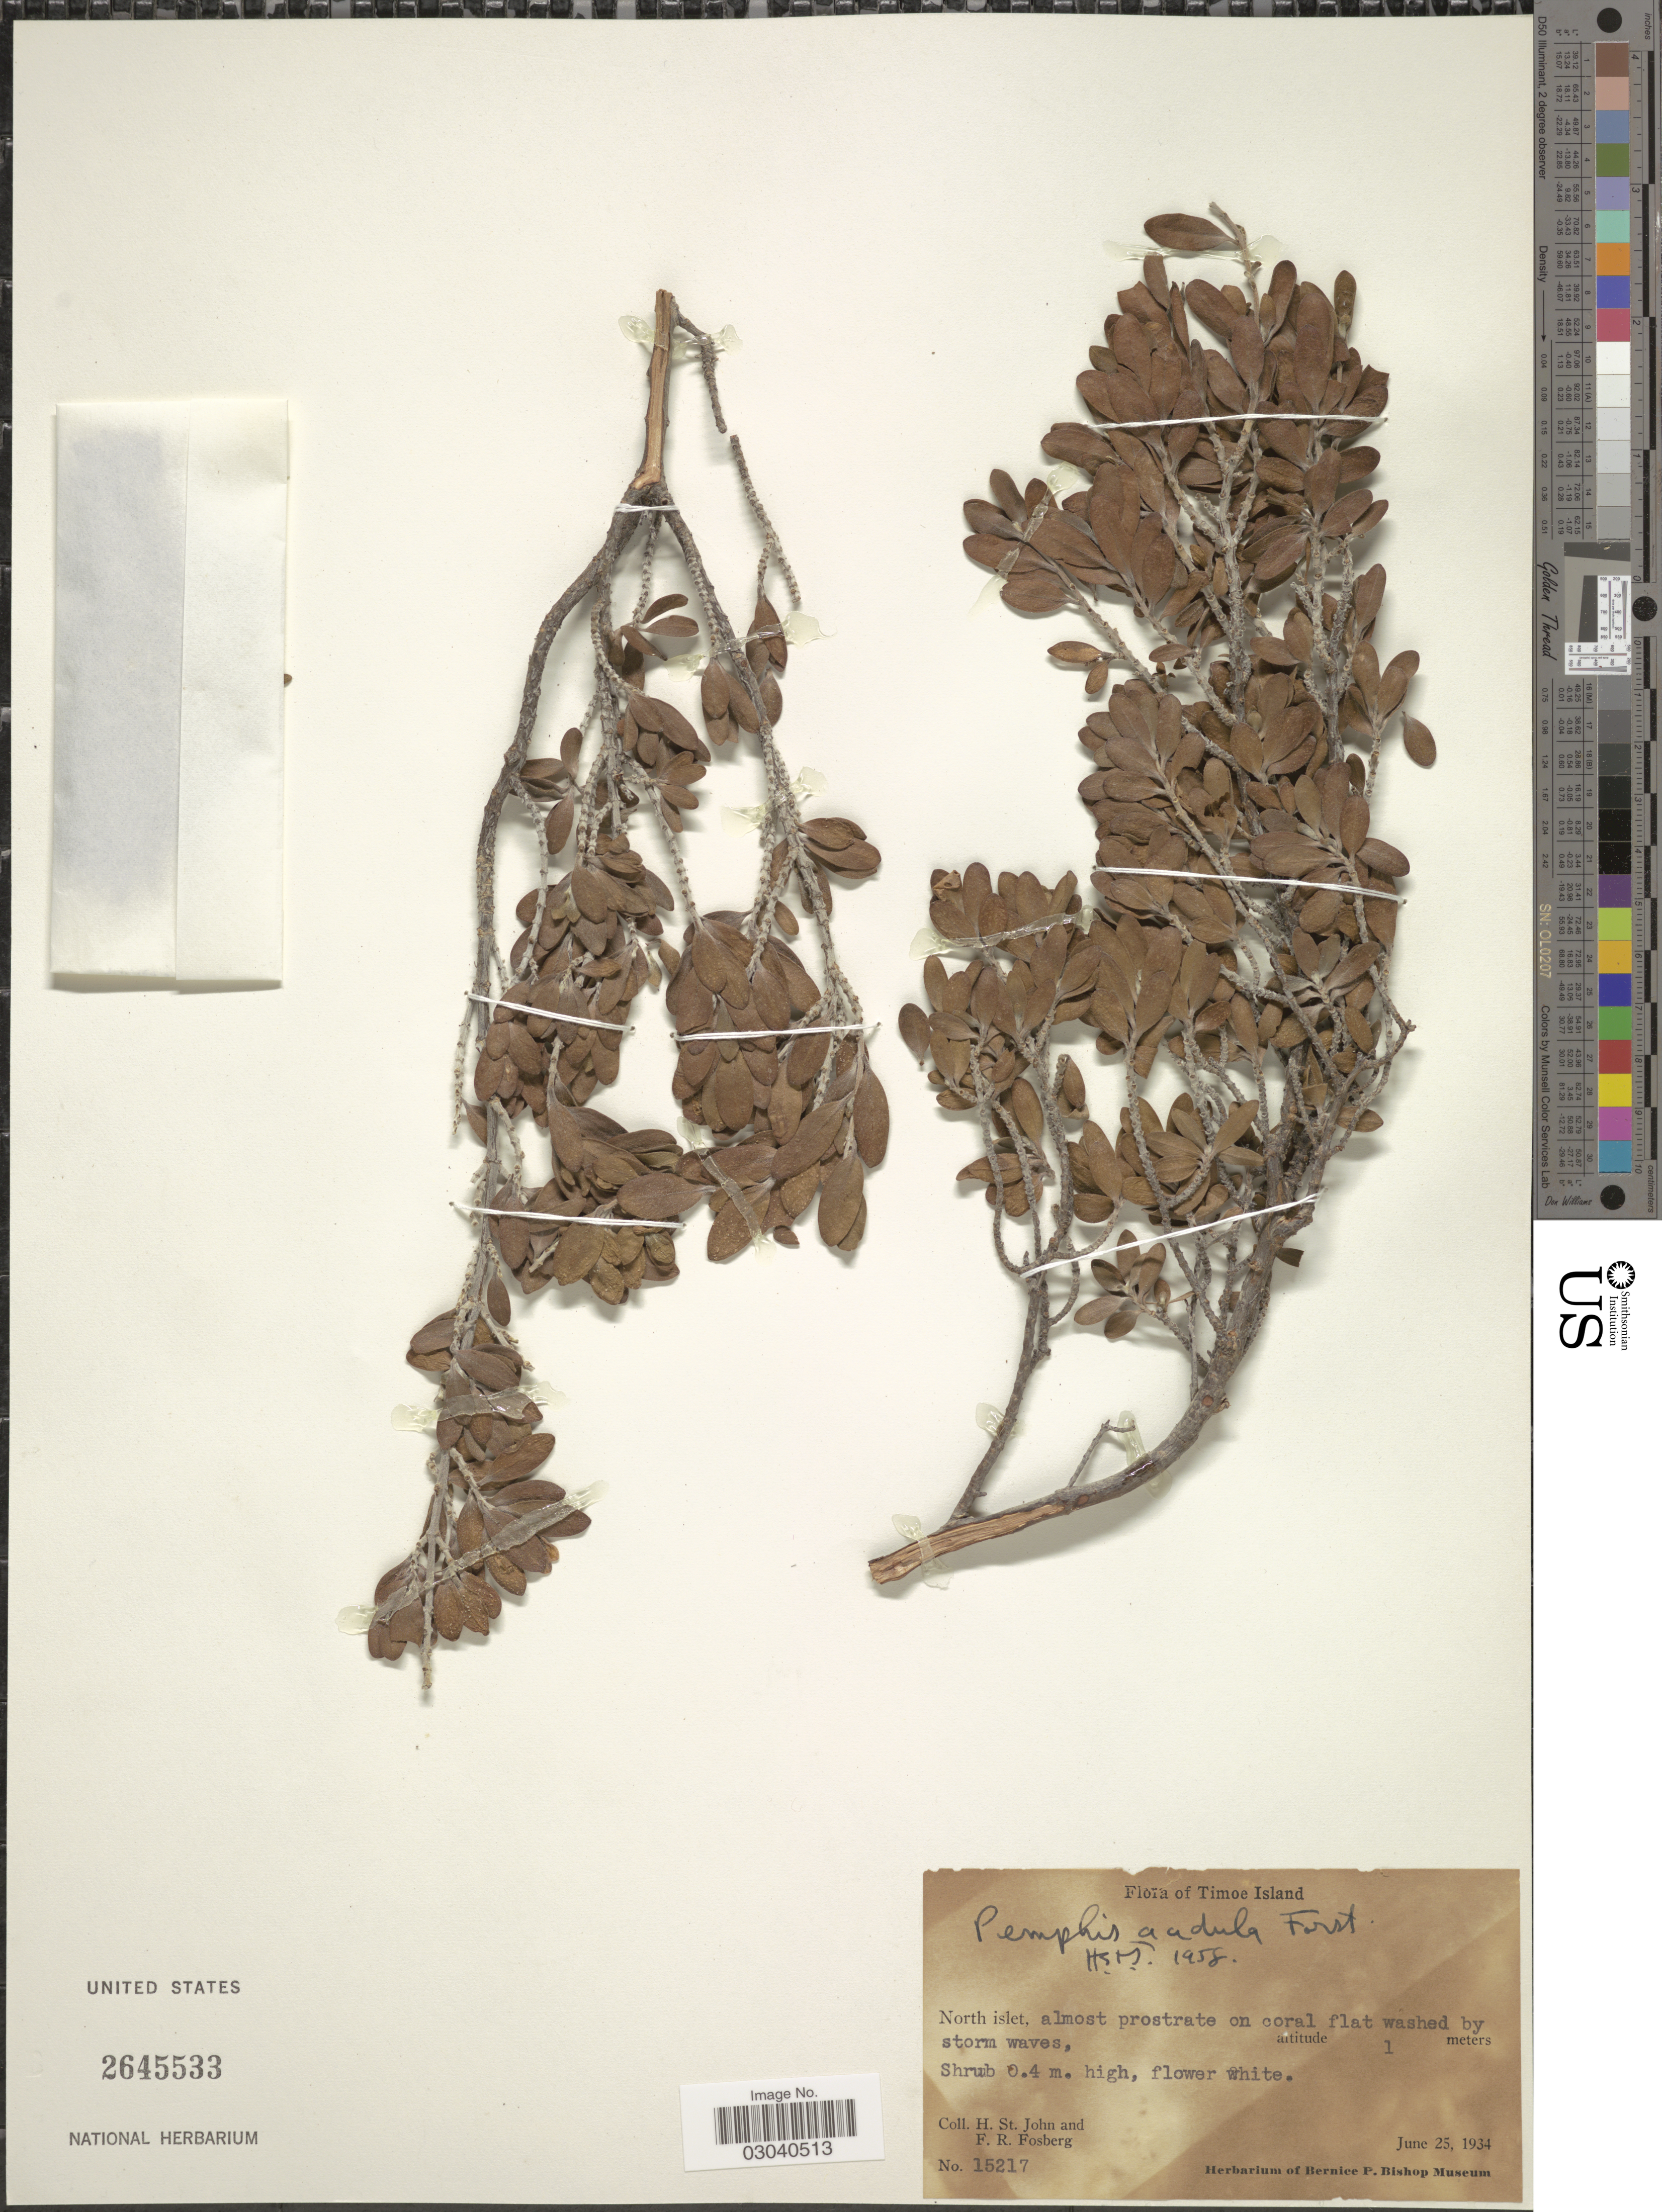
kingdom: Plantae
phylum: Tracheophyta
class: Magnoliopsida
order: Myrtales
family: Lythraceae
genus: Pemphis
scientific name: Pemphis acidula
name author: J.R. Forst. & G. Forst.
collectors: H. St. John & F. R. Fosberg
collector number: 15217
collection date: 1934-06-25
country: French Polynesia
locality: Timoe Island. North islet.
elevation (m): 1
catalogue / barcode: US 2645533